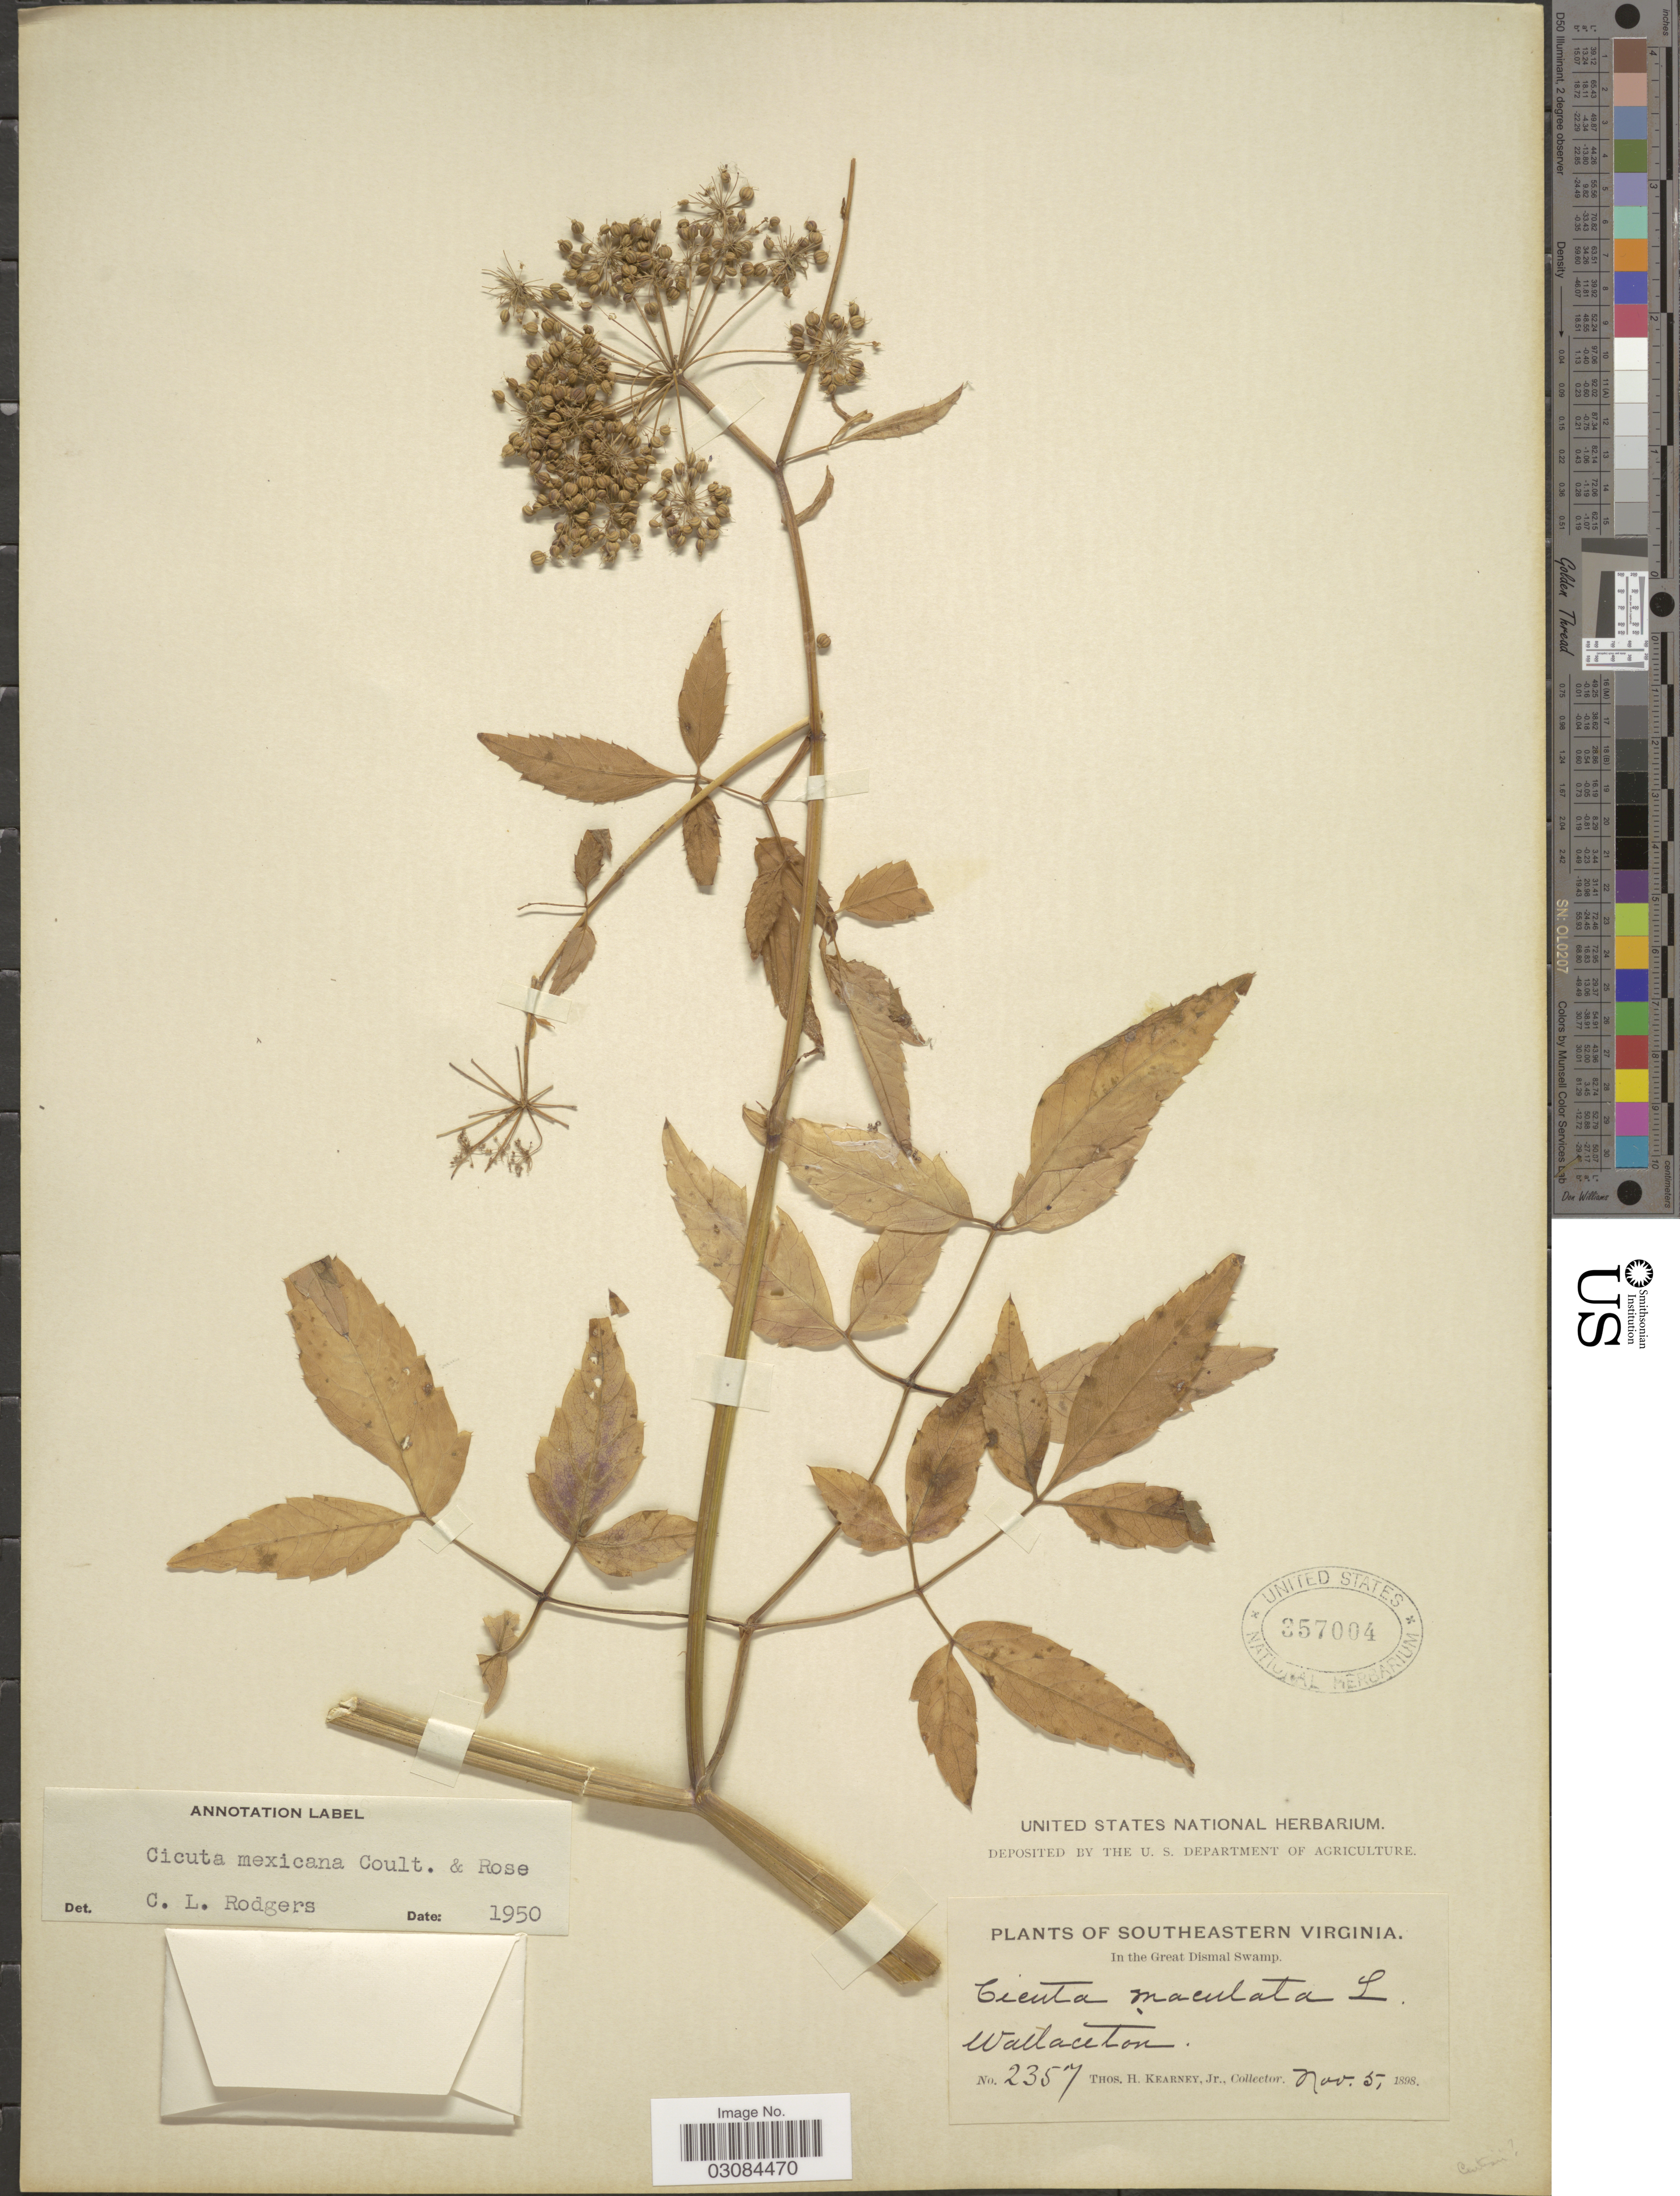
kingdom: Plantae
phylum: Tracheophyta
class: Magnoliopsida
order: Apiales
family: Apiaceae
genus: Cicuta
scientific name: Cicuta maculata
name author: L.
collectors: T. H. Kearney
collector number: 2357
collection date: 1898-11-05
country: United States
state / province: Virginia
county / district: City of Chesapeake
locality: Southeastern Virginia. In the Great Dismal Swamp. Wallaceton.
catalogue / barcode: US 357004